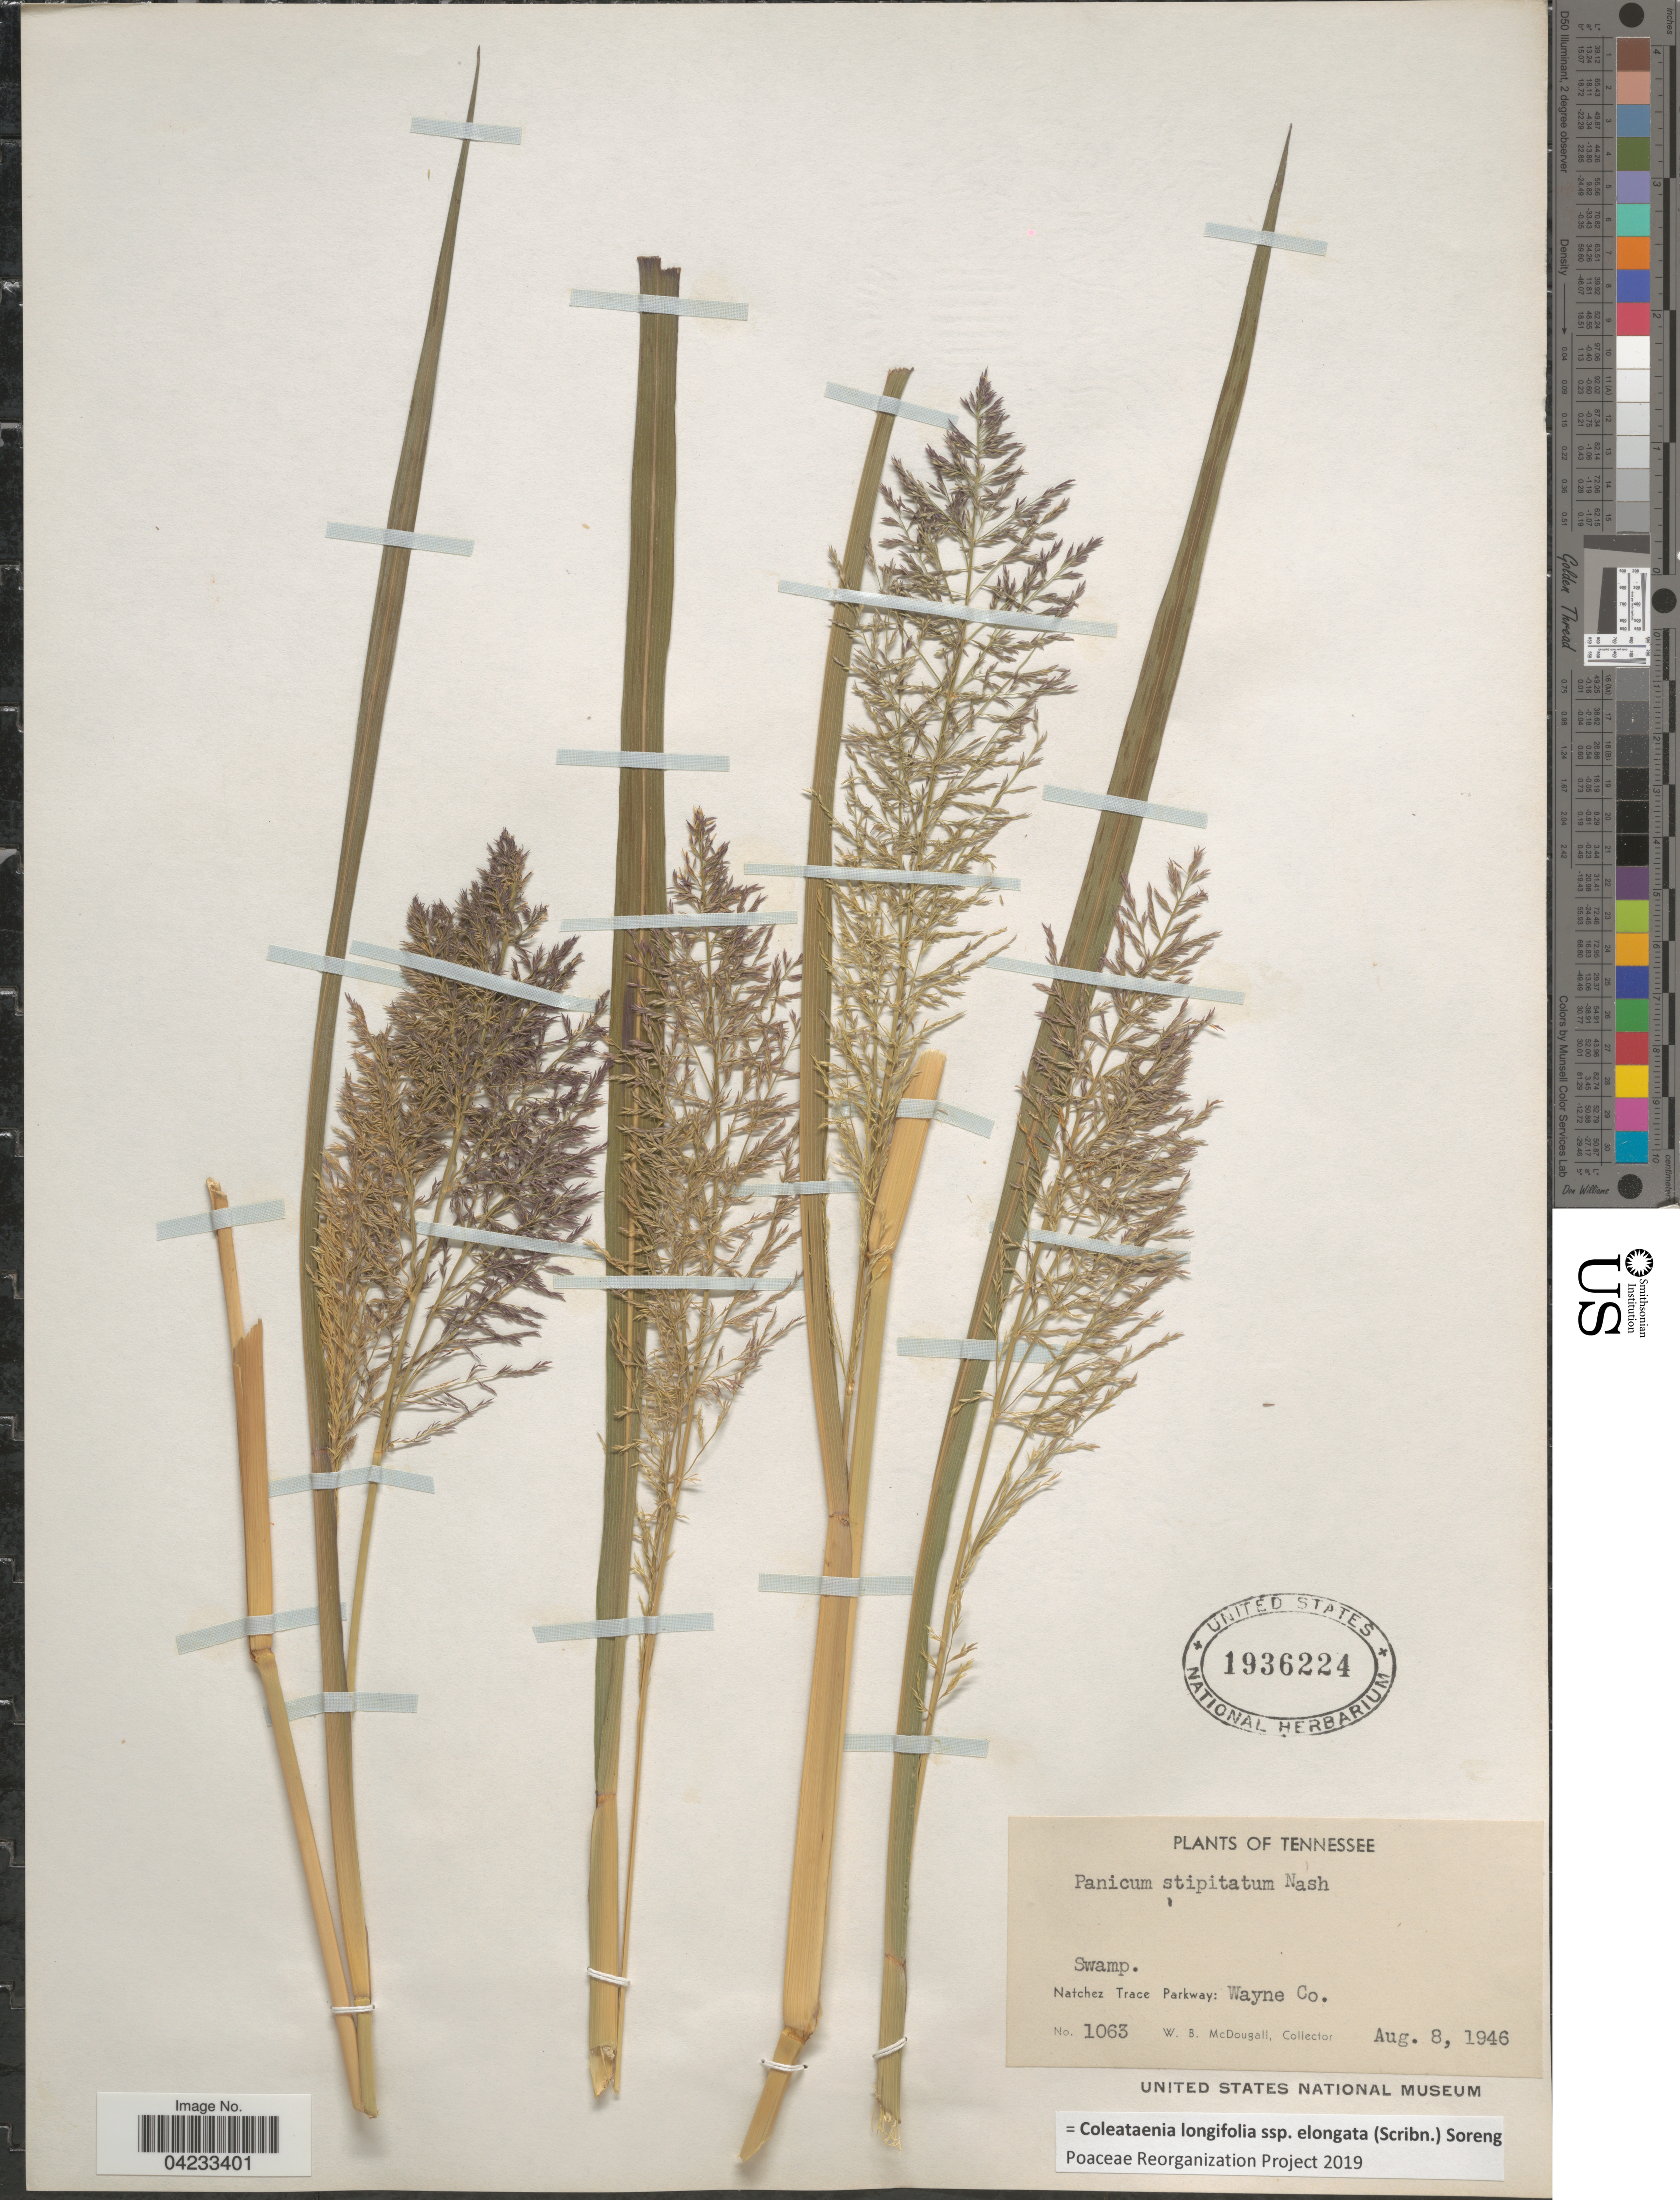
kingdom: Plantae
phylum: Tracheophyta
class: Liliopsida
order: Poales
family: Poaceae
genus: Coleataenia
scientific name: Coleataenia longifolia subsp. elongata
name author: (Scribn.) Soreng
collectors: W. B. McDougall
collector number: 1063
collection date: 1946-08-08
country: United States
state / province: Tennessee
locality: Natchez Trace Parkway: Wayne Co.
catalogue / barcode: US 1936224